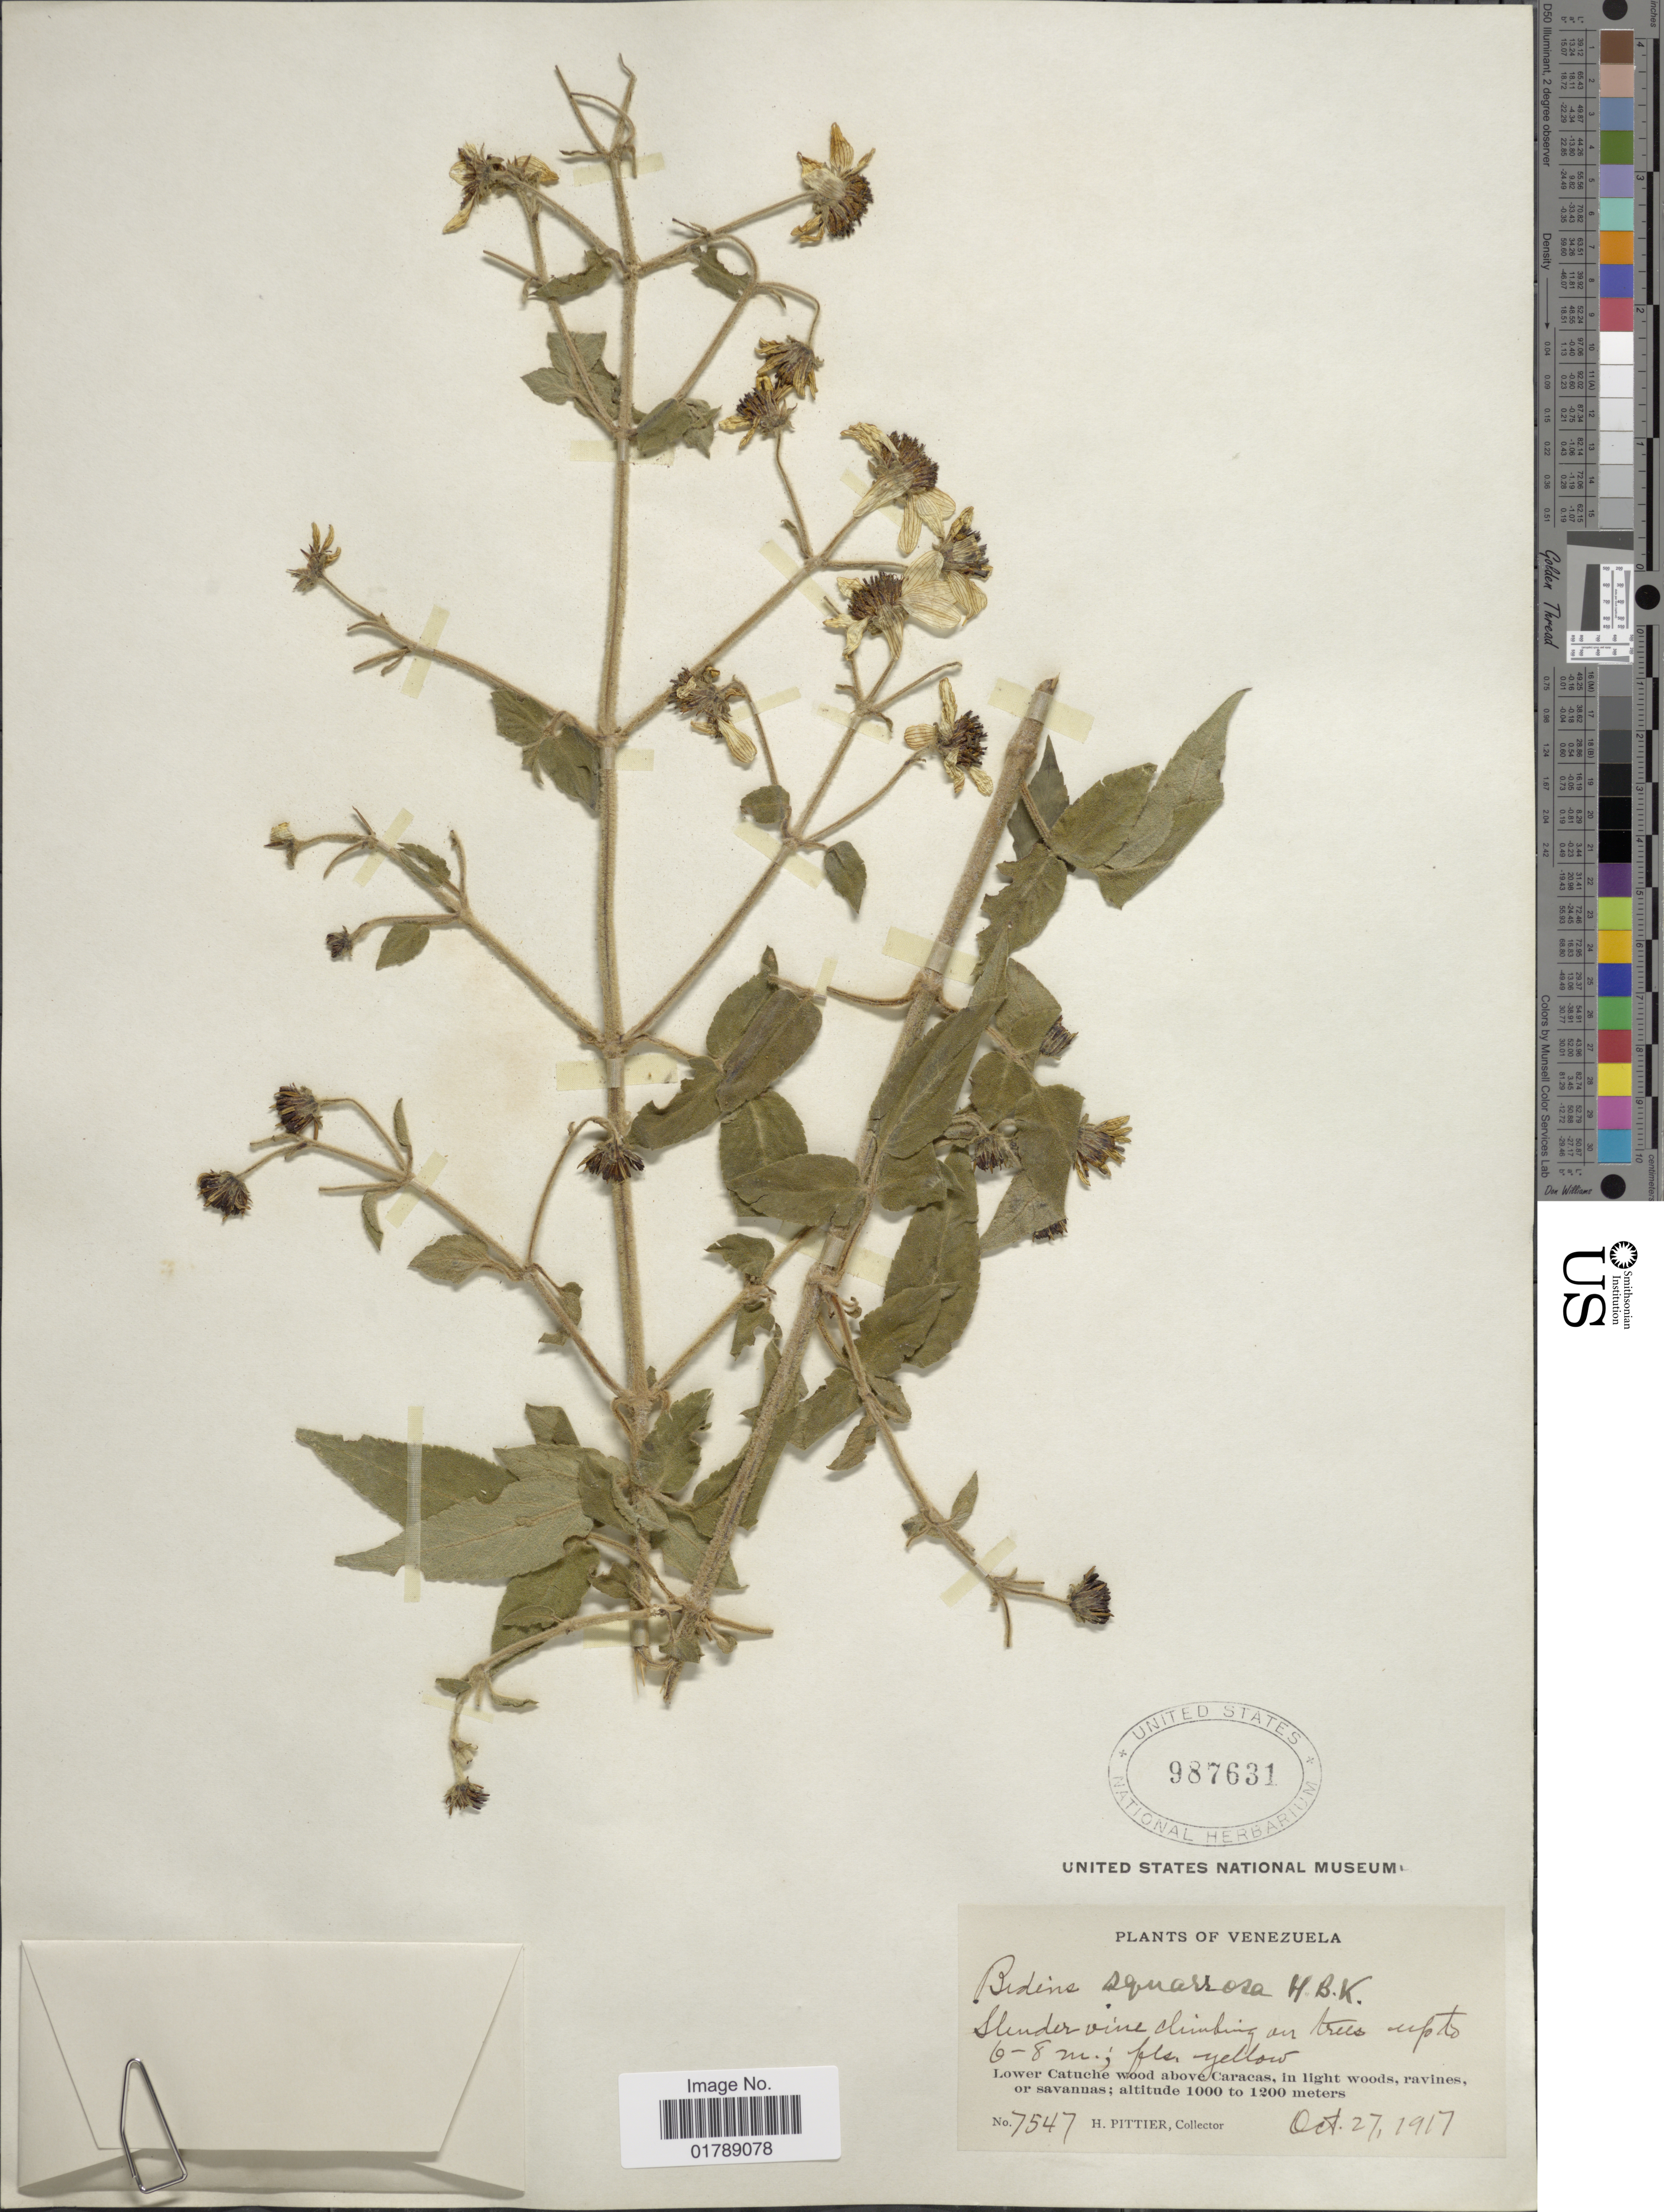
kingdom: Plantae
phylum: Tracheophyta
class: Magnoliopsida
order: Asterales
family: Asteraceae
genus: Bidens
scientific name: Bidens squarrosa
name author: Kunth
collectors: H. F. Pittier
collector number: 7547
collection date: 1917-10-27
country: Venezuela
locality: Lower Catuche wood above Caracas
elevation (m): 1000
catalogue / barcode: US 987631